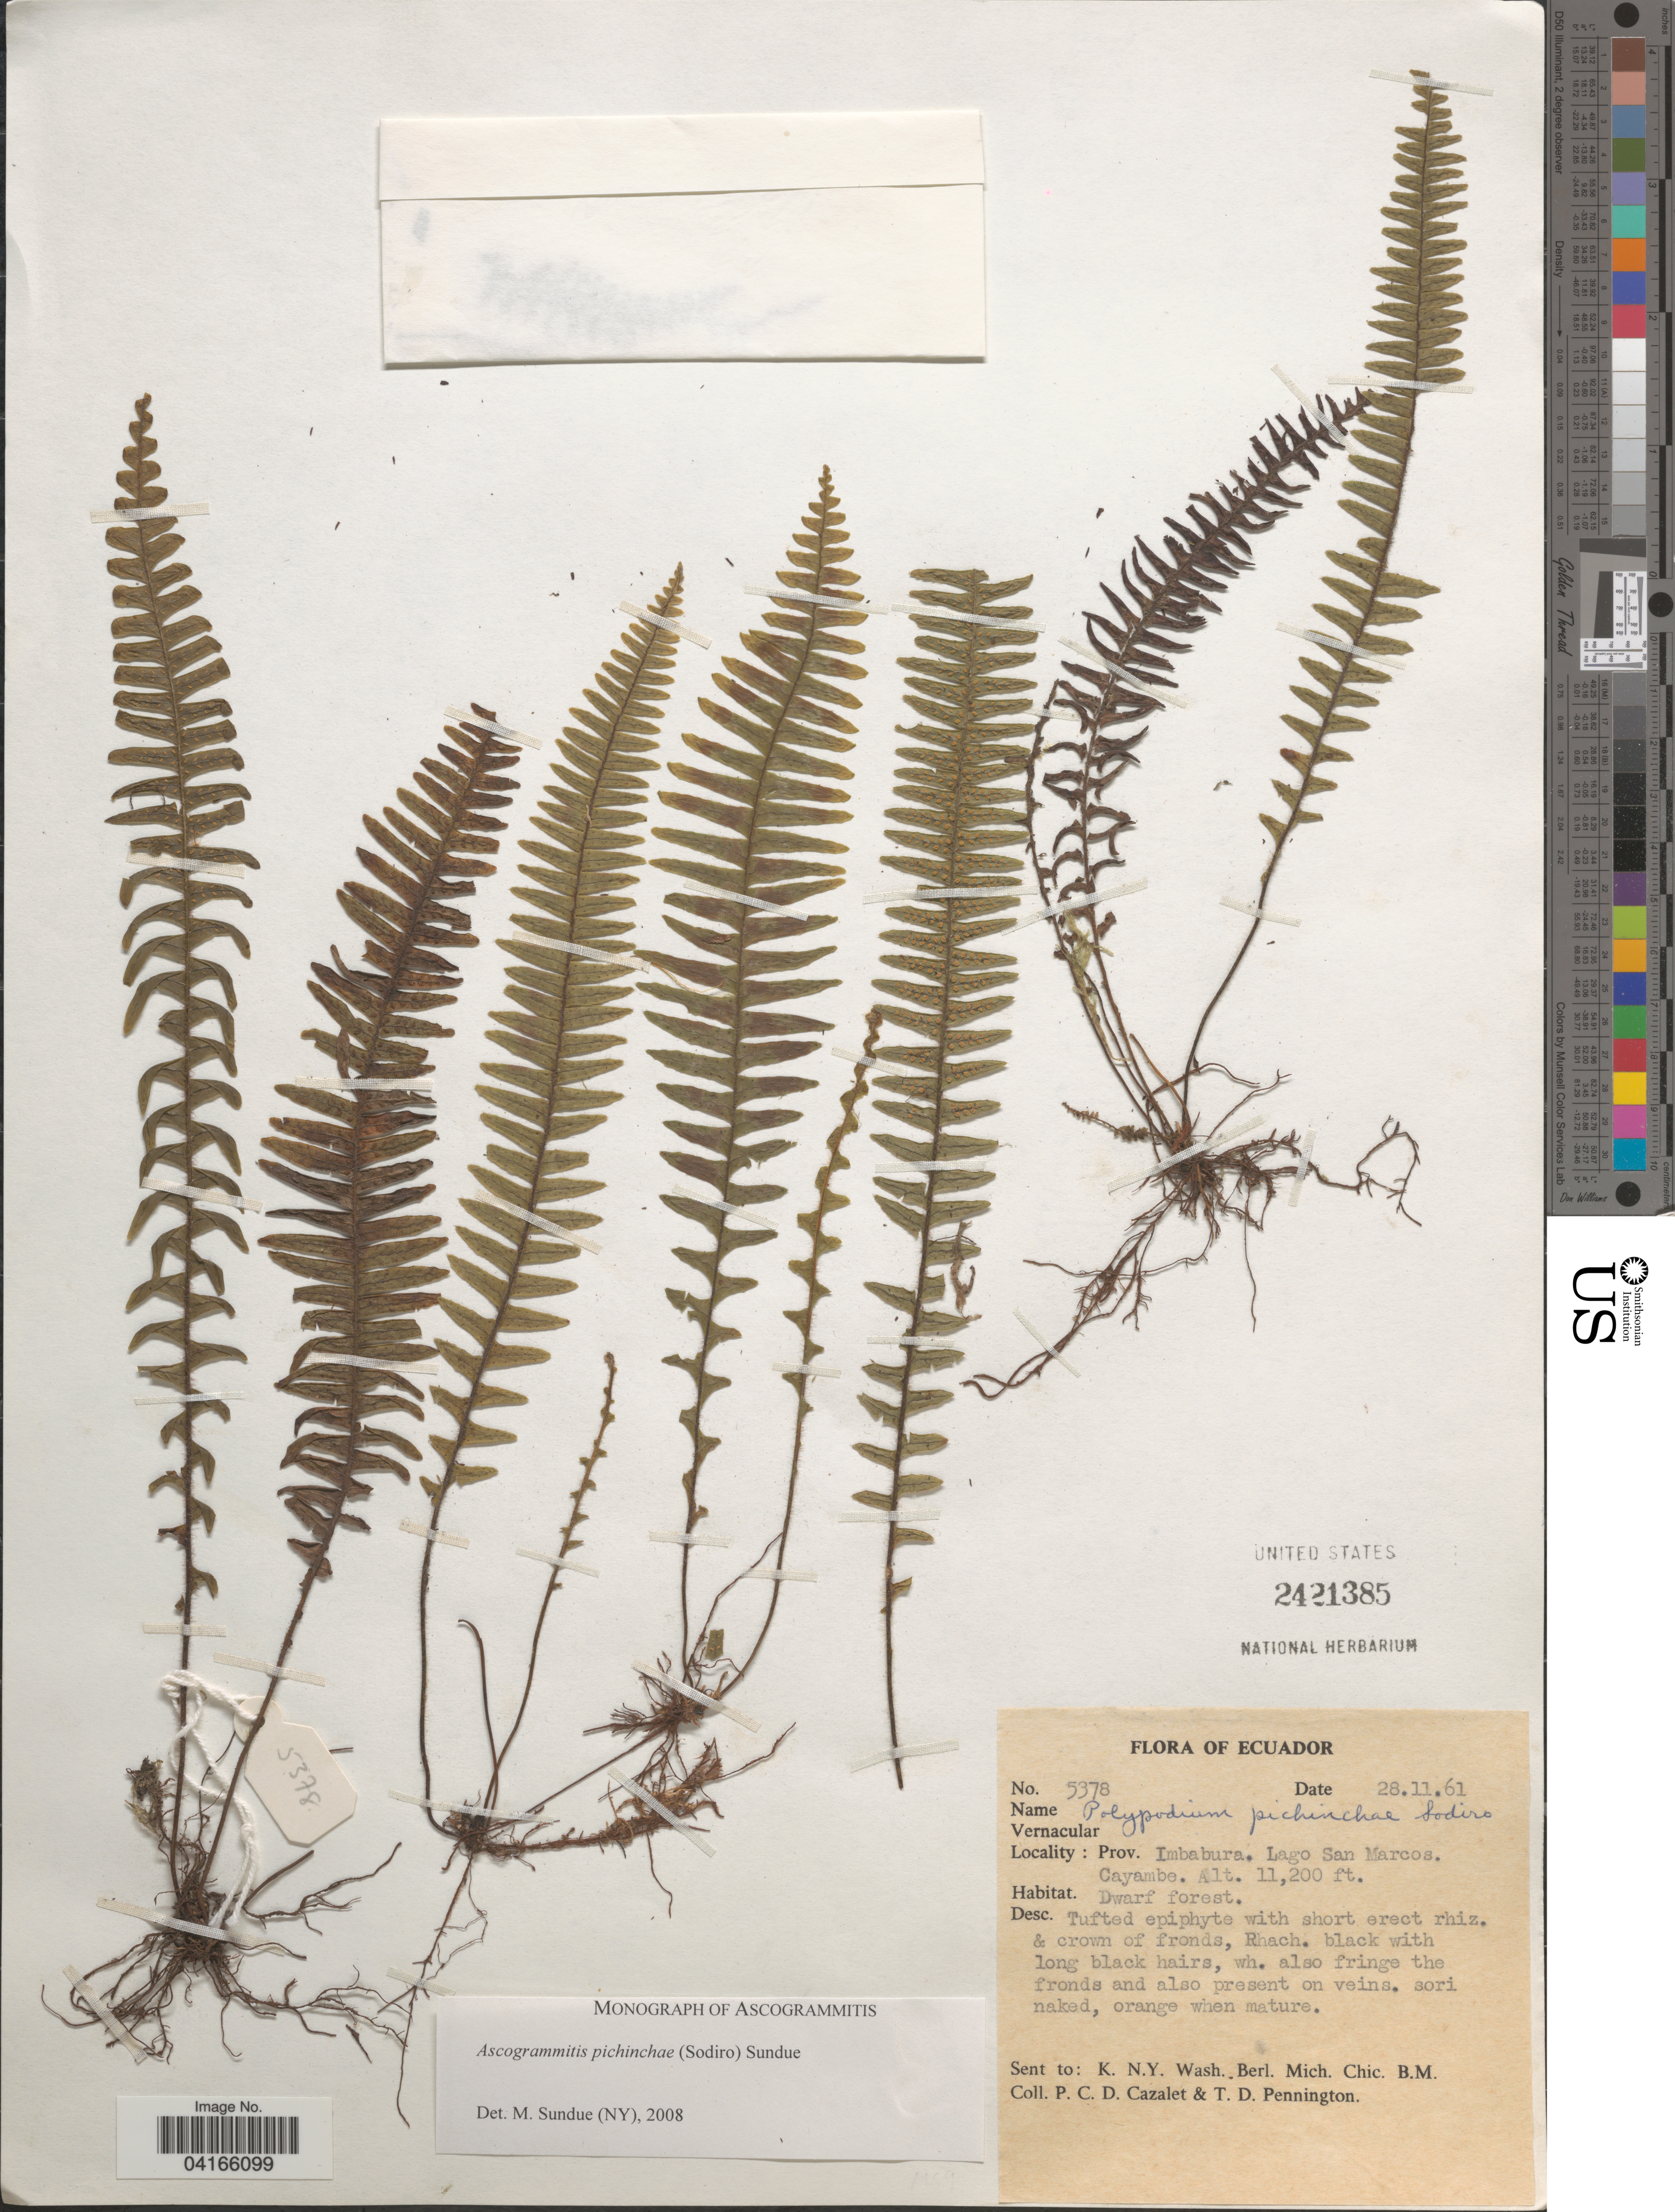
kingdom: Plantae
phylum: Tracheophyta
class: Polypodiopsida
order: Polypodiales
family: Polypodiaceae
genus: Ascogrammitis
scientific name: Ascogrammitis pichinchae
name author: (Sod.) Sundue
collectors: P. C. D. Cazalet & T. D. Pennington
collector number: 5378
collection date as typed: Transcribed d/m/y: 28/11/61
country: Ecuador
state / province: Imbabura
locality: Lago San Marcos. Cayambe.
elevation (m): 3414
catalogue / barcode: US 2421385